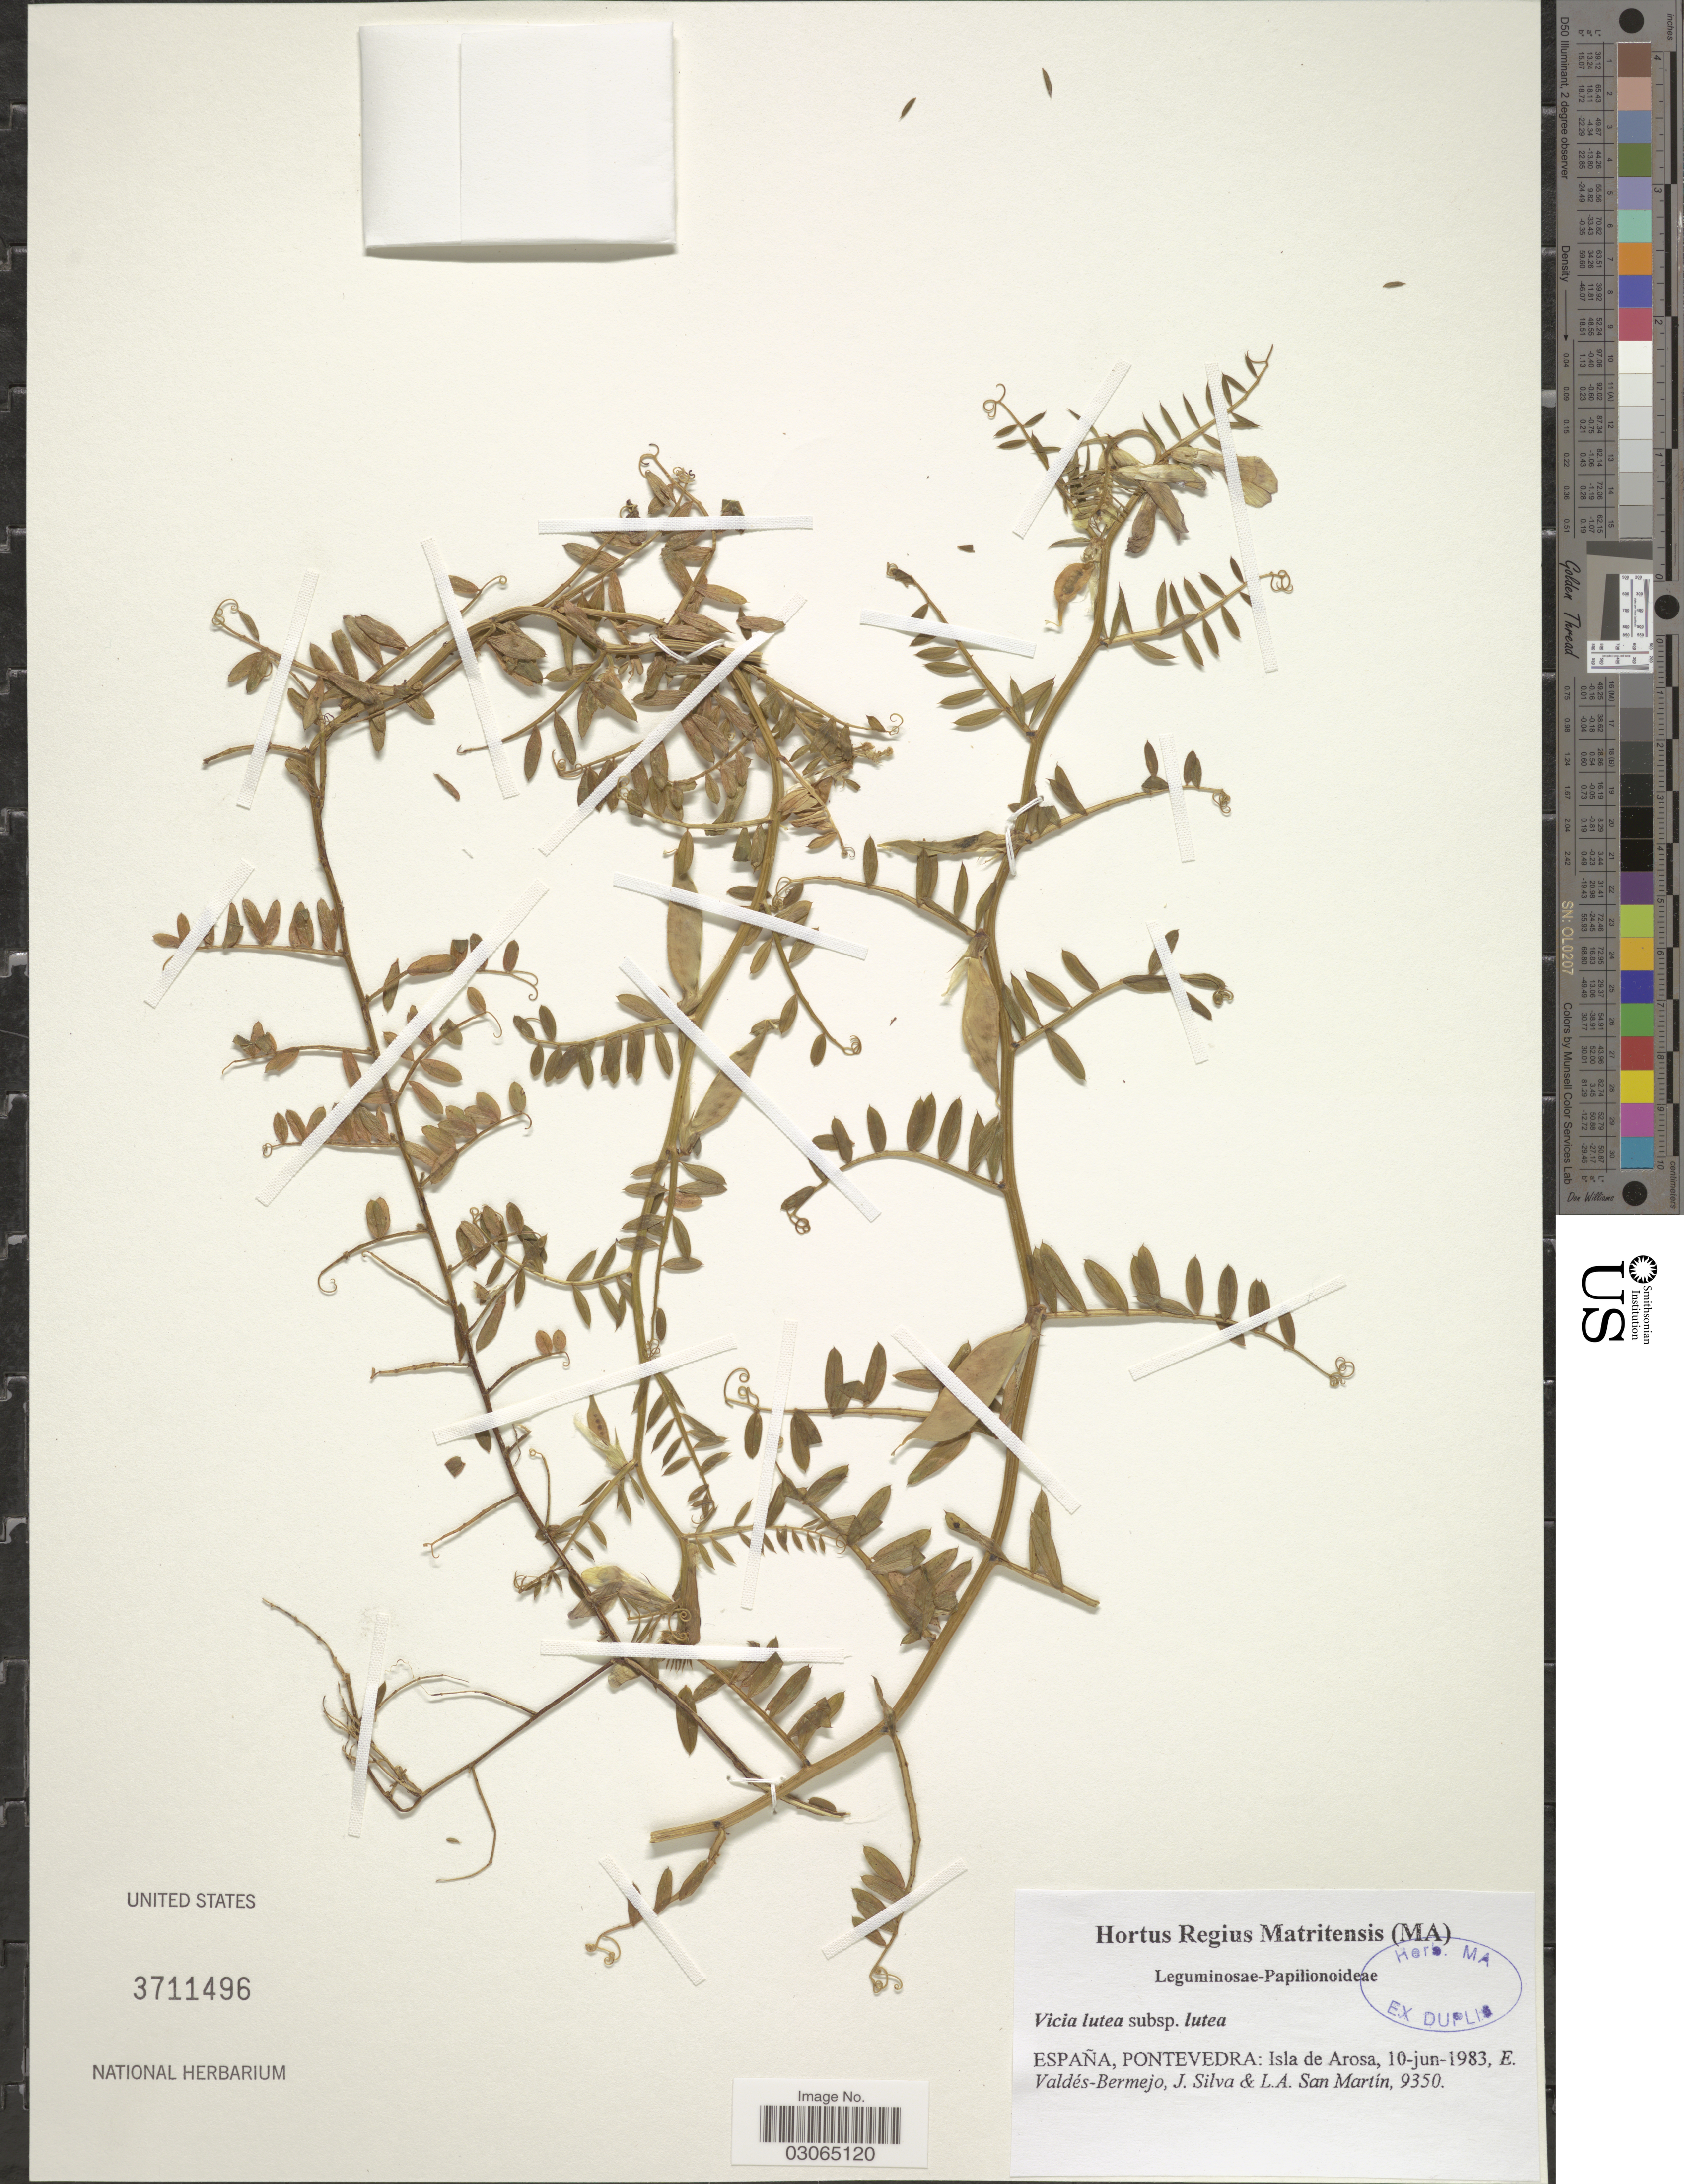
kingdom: Plantae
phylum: Tracheophyta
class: Magnoliopsida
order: Fabales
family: Fabaceae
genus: Vicia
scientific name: Vicia lutea subsp. lutea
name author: L.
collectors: E. Valdes Bermejo, J. Silva & L. San Martín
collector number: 9350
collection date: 1983-06-10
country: Spain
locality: España, Pontevedra: Isla de Arosa.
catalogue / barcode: US 3711496